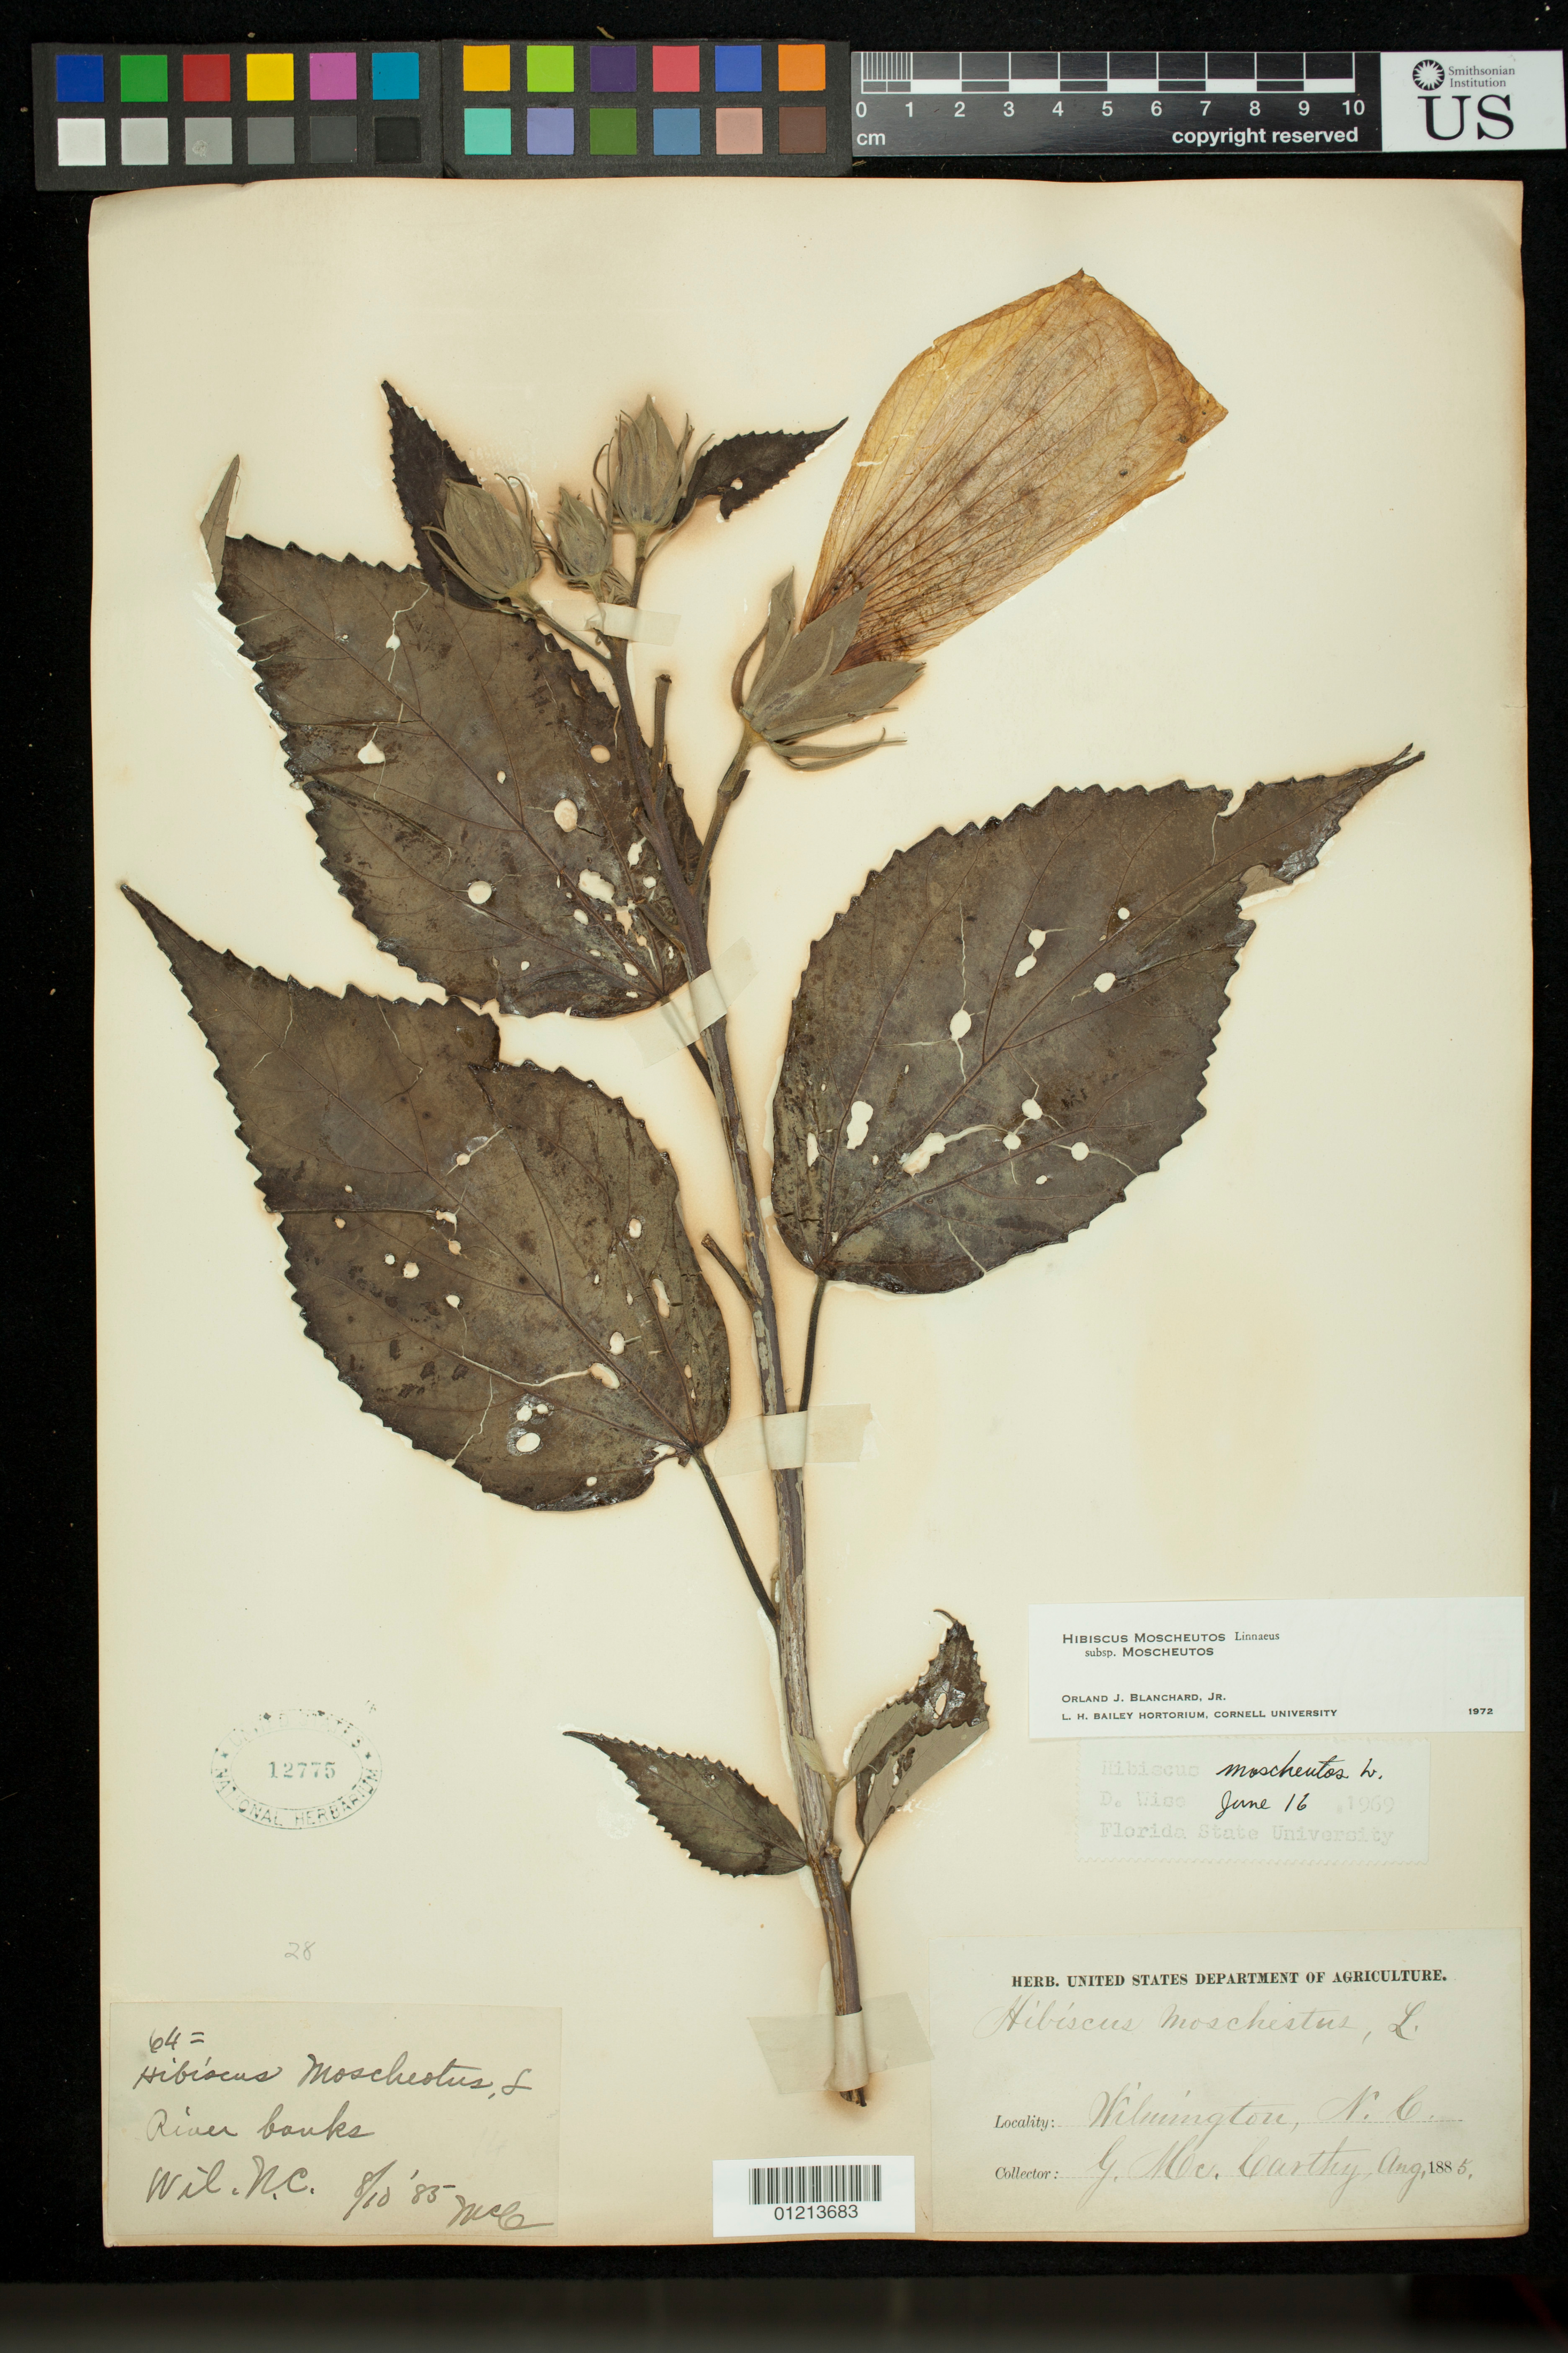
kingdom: Plantae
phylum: Tracheophyta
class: Magnoliopsida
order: Malvales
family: Malvaceae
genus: Hibiscus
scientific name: Hibiscus moscheutos subsp. lasiocarpos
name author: (Cav.) O.J. Blanch.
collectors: G. M. McCarthy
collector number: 64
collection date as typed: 10 Aug 1885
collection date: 1885-08-10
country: United States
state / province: North Carolina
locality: River banks, Wilmington, N.C.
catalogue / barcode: US 12775